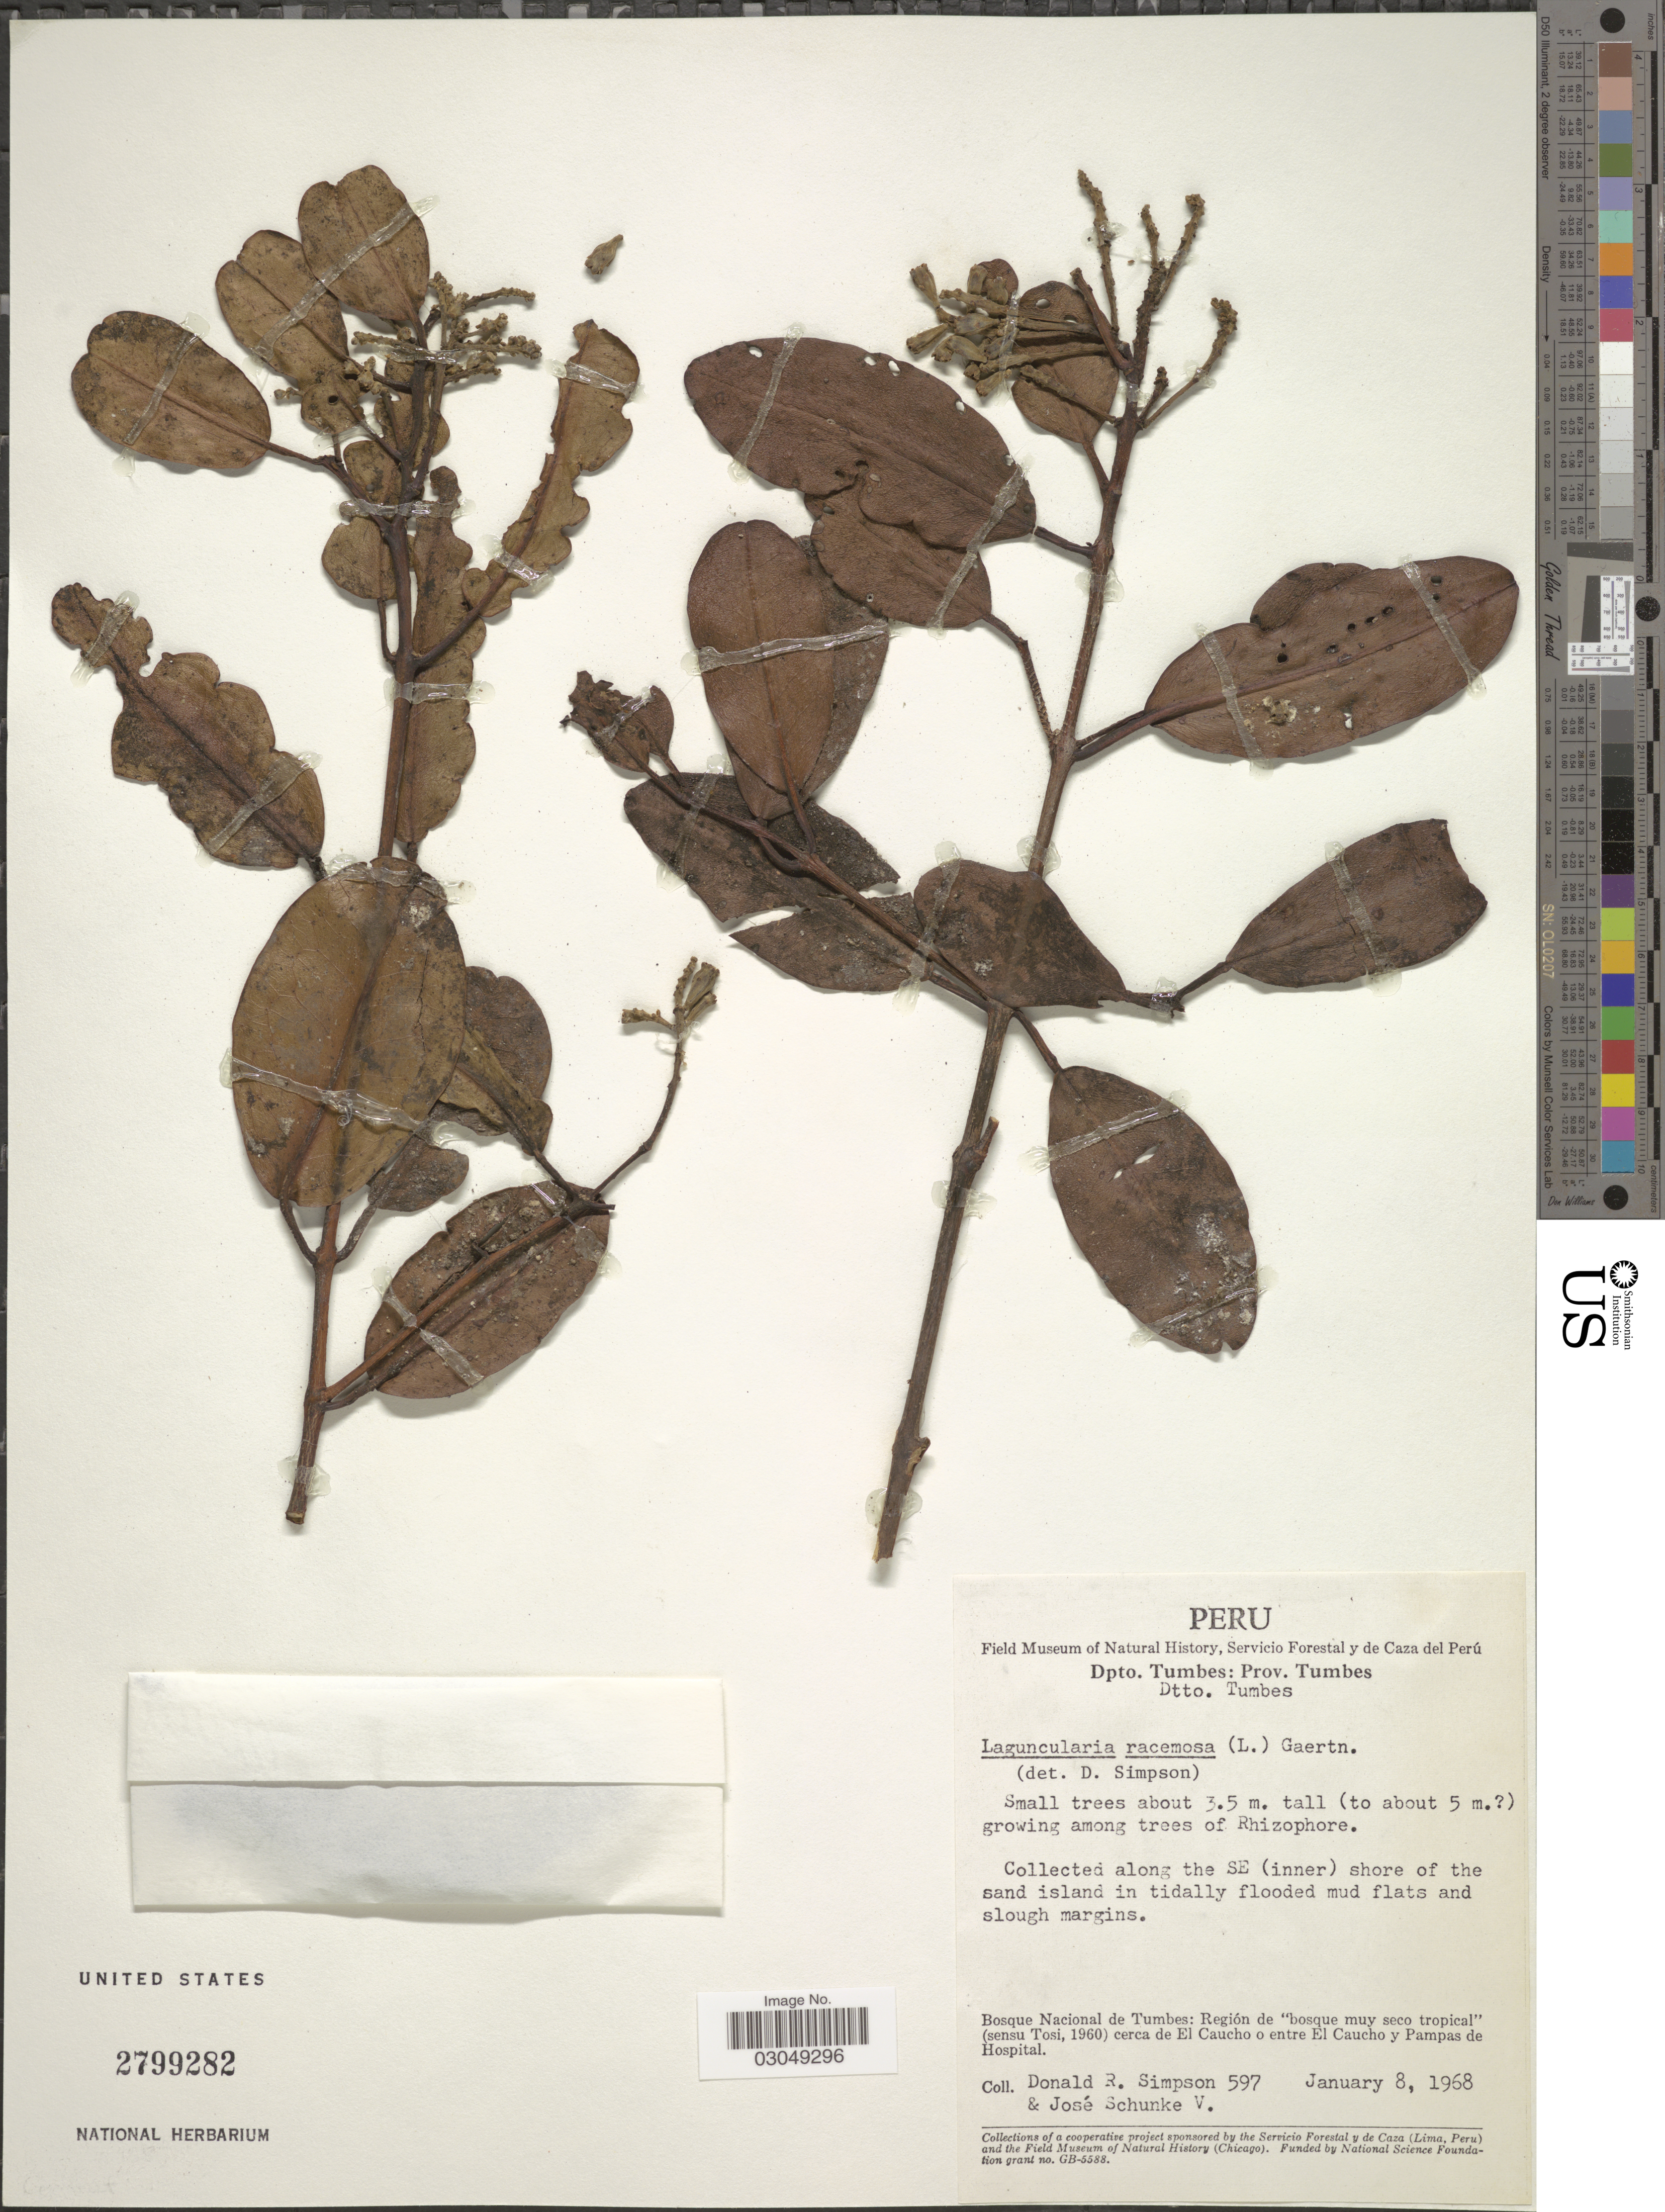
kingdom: Plantae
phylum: Tracheophyta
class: Magnoliopsida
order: Myrtales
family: Combretaceae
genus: Laguncularia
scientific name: Laguncularia racemosa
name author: (L.) C.F. Gaertn.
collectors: D. R. Simpson & J. Schunke Vigo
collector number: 597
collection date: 1968-01-08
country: Peru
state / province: Tumbes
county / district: Tumbes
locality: Dpto. Tumbes: Prov. Tumbes Dtto. Tumbes, along the SE (inner) shore of the sand island in tidally flooded mud flats and slough margins. Bosque Nacional de Tumbes: Regiuón de 'bosque muy seco tropical' (sensu Tosi, 1960) cerca de El Caucho o entre El Caucho y Pampas de Hospital.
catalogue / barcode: US 2799282